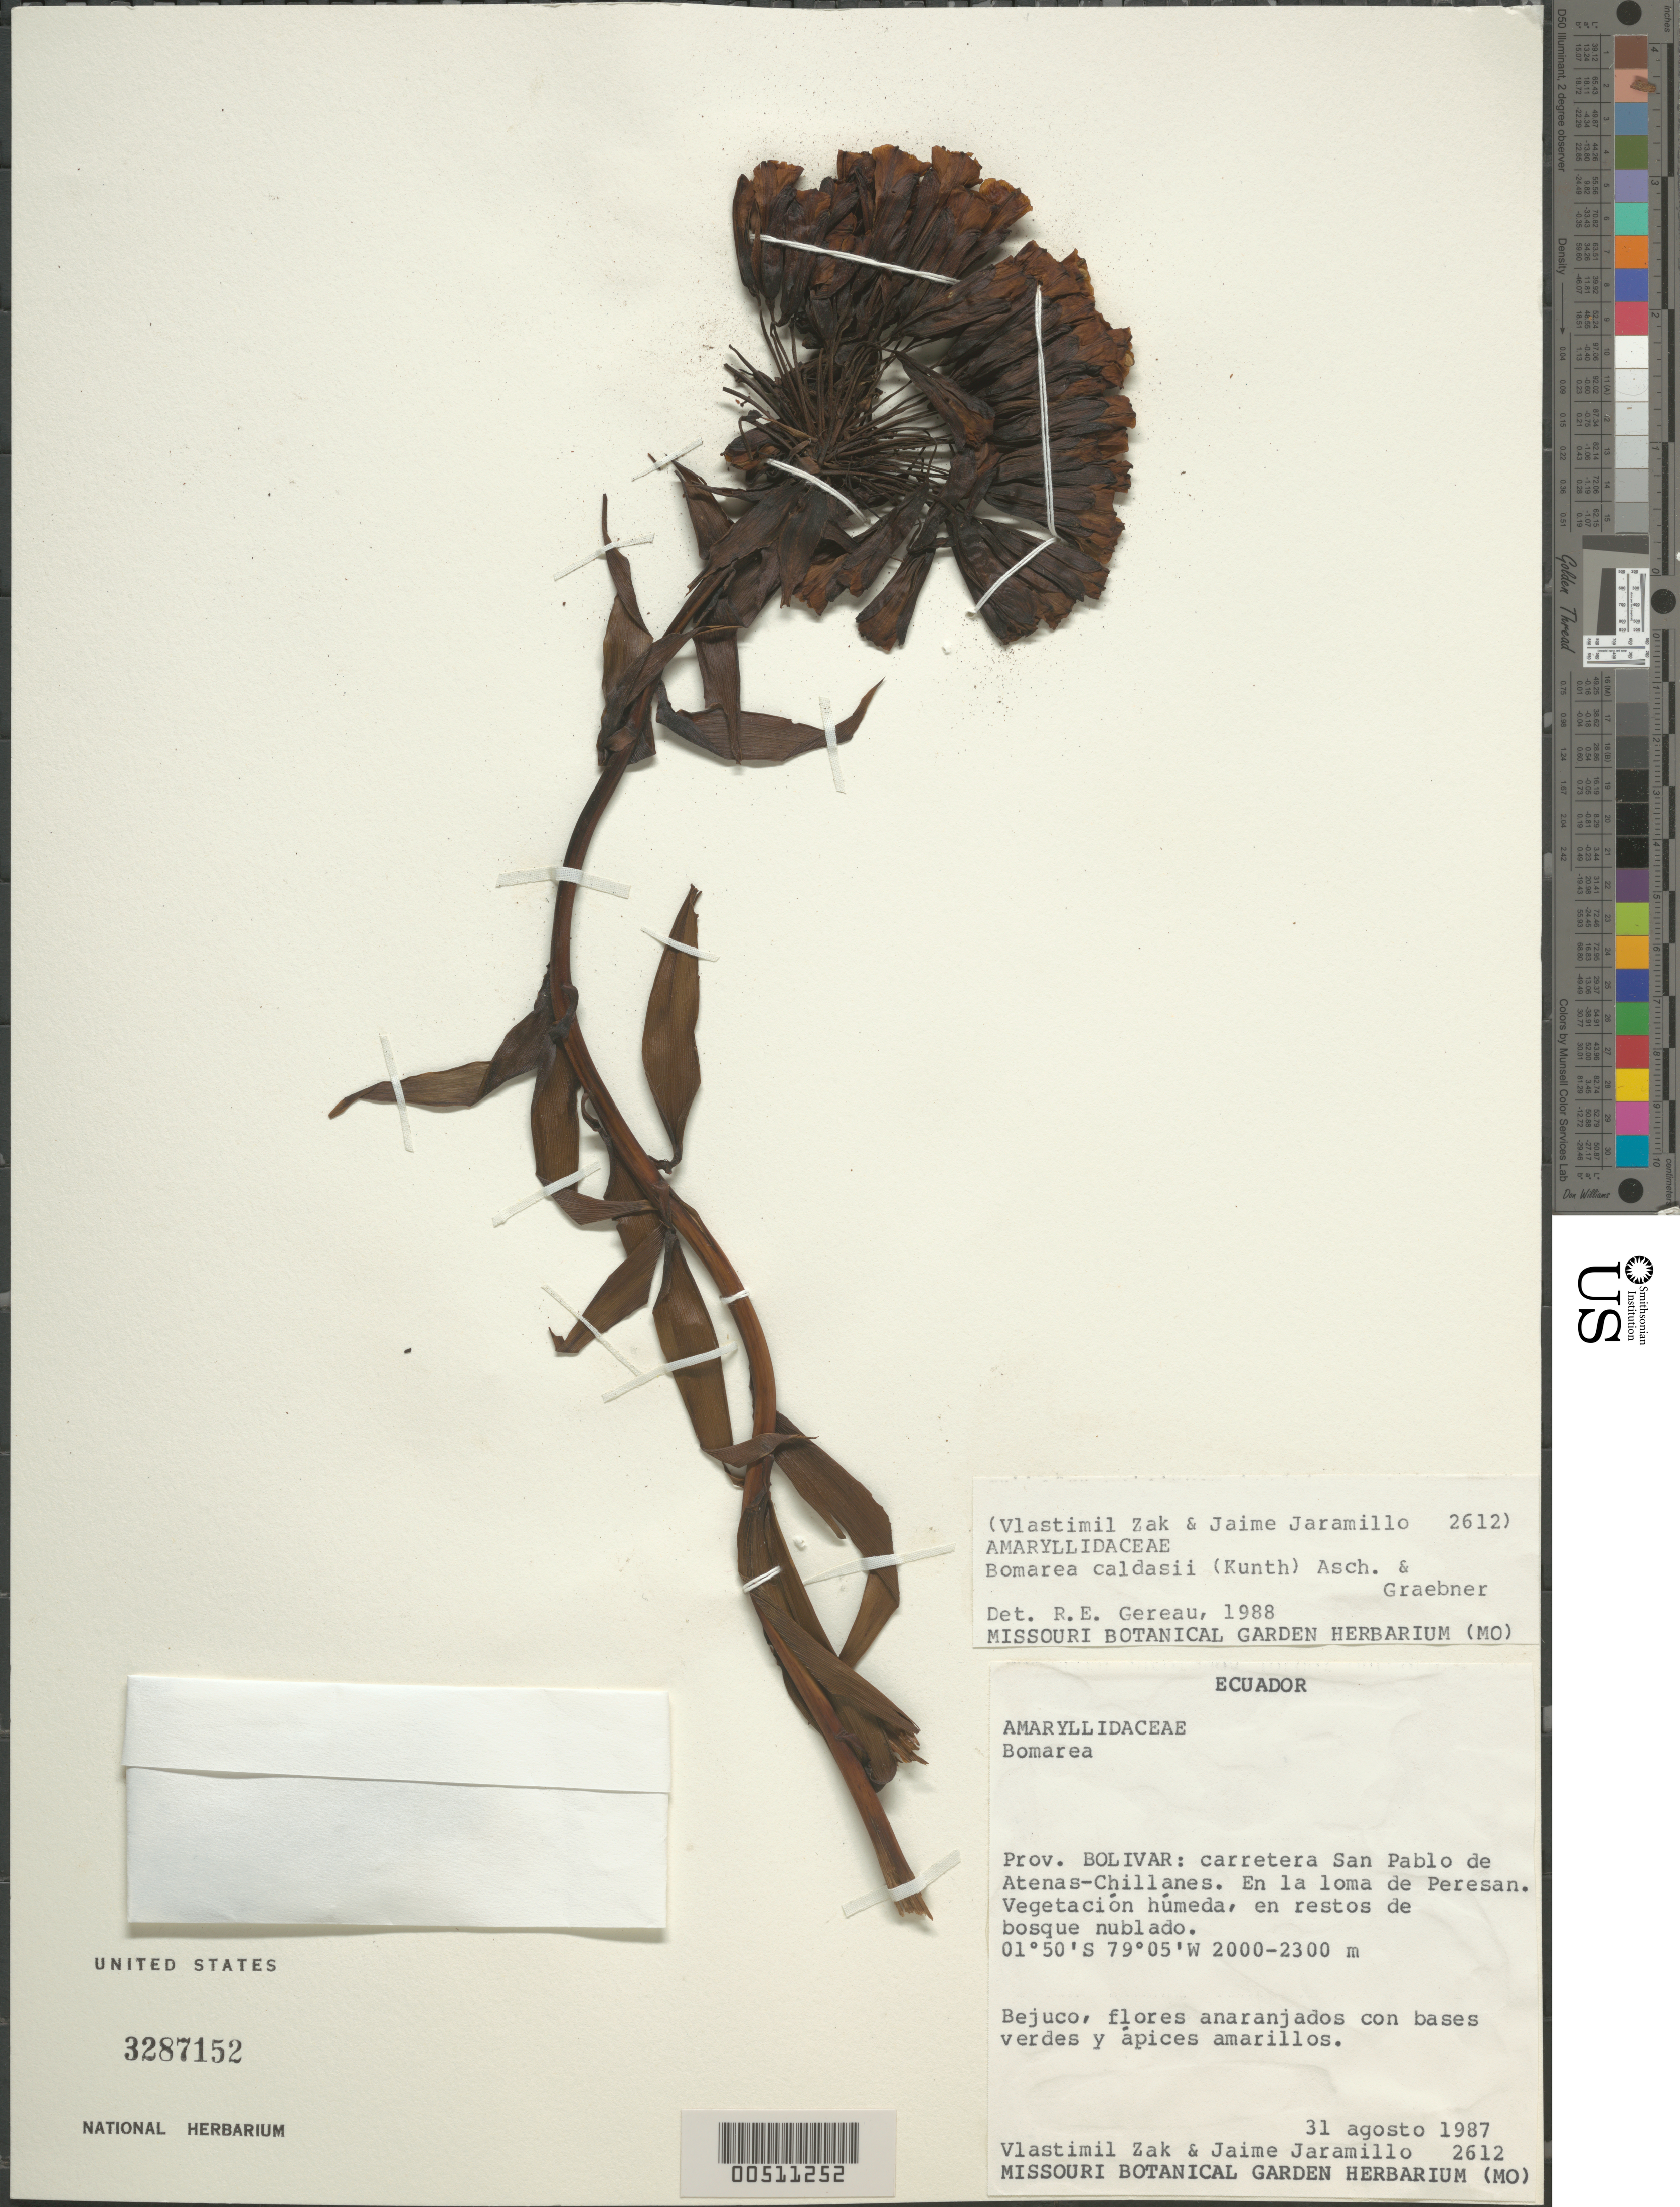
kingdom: Plantae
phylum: Tracheophyta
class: Liliopsida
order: Liliales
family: Alstroemeriaceae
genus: Bomarea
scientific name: Bomarea caldasii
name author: (Kunth) Asch. & Graebener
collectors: V. Zak & J. L. Jaramillo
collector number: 2612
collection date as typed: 31 Aug 1987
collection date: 1987-08-31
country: Ecuador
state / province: Bolívar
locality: San Pablo de ATenas-Chillanes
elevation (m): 2000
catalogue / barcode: US 3287152